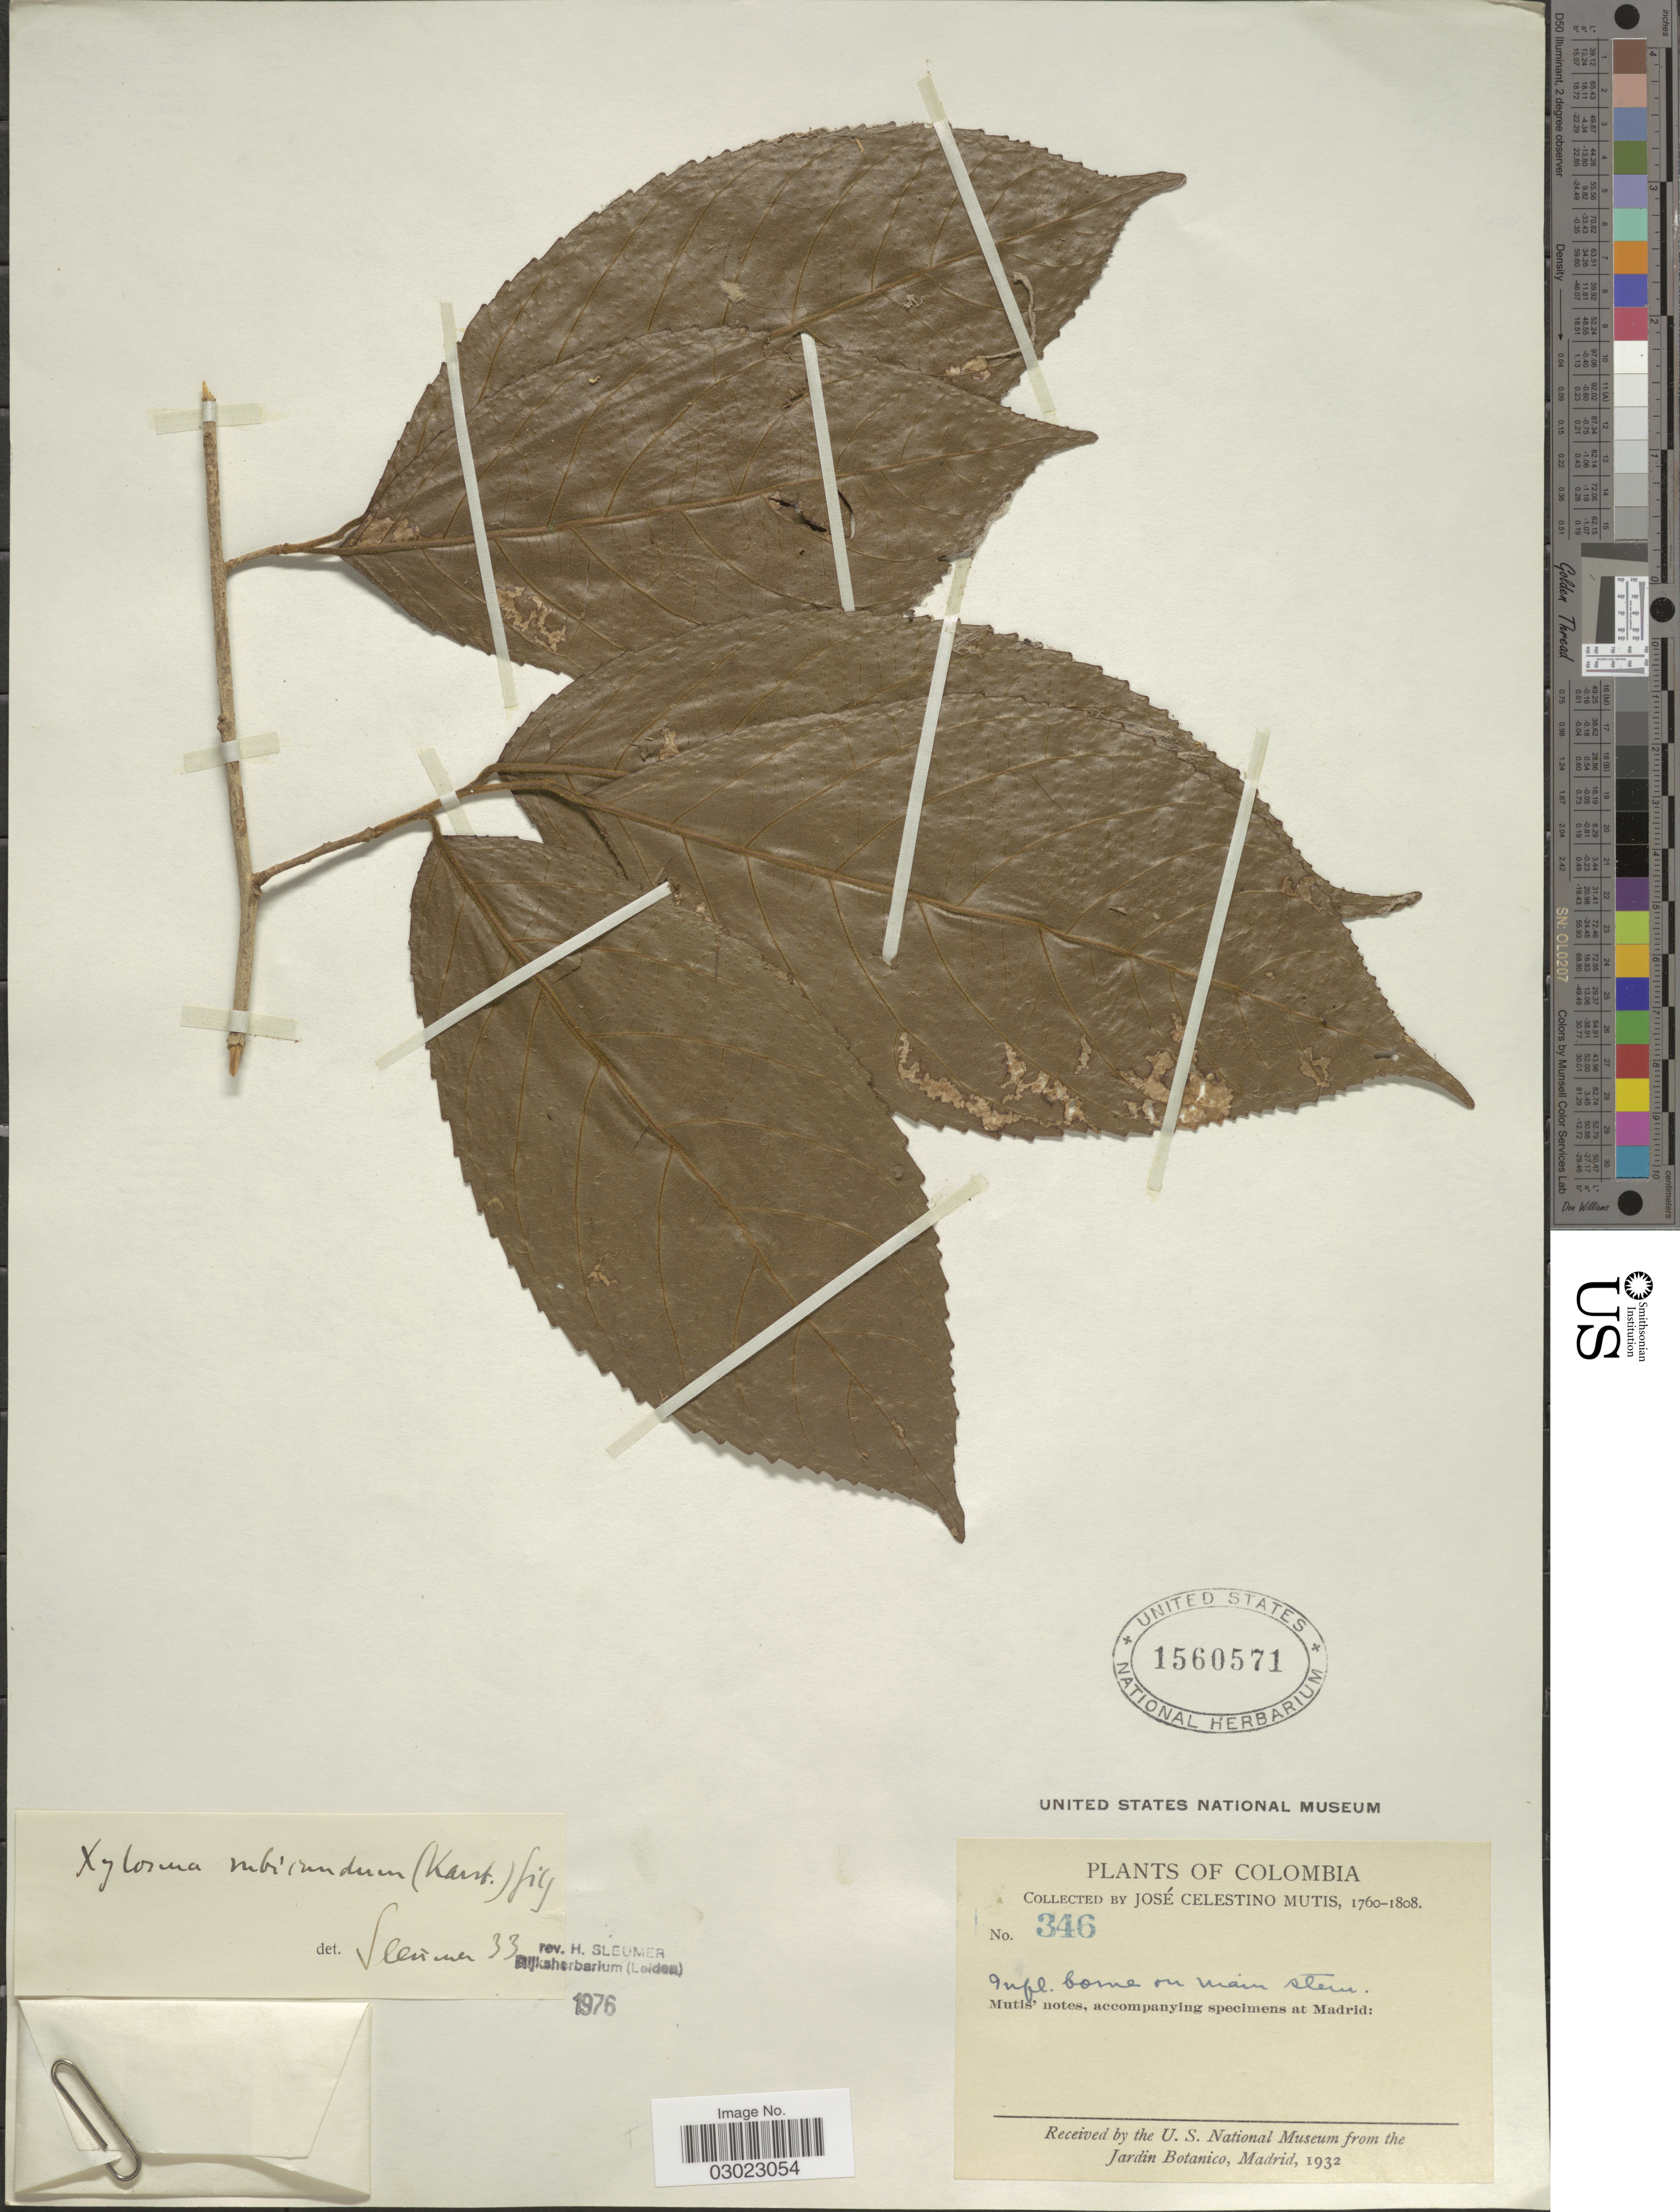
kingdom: Plantae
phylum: Tracheophyta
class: Magnoliopsida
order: Malpighiales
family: Salicaceae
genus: Xylosma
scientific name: Xylosma rubicunda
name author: (H. Karst.) Gilg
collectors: J. C. B. Mutis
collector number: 346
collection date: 1760/1808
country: Colombia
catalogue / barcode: US 1560571